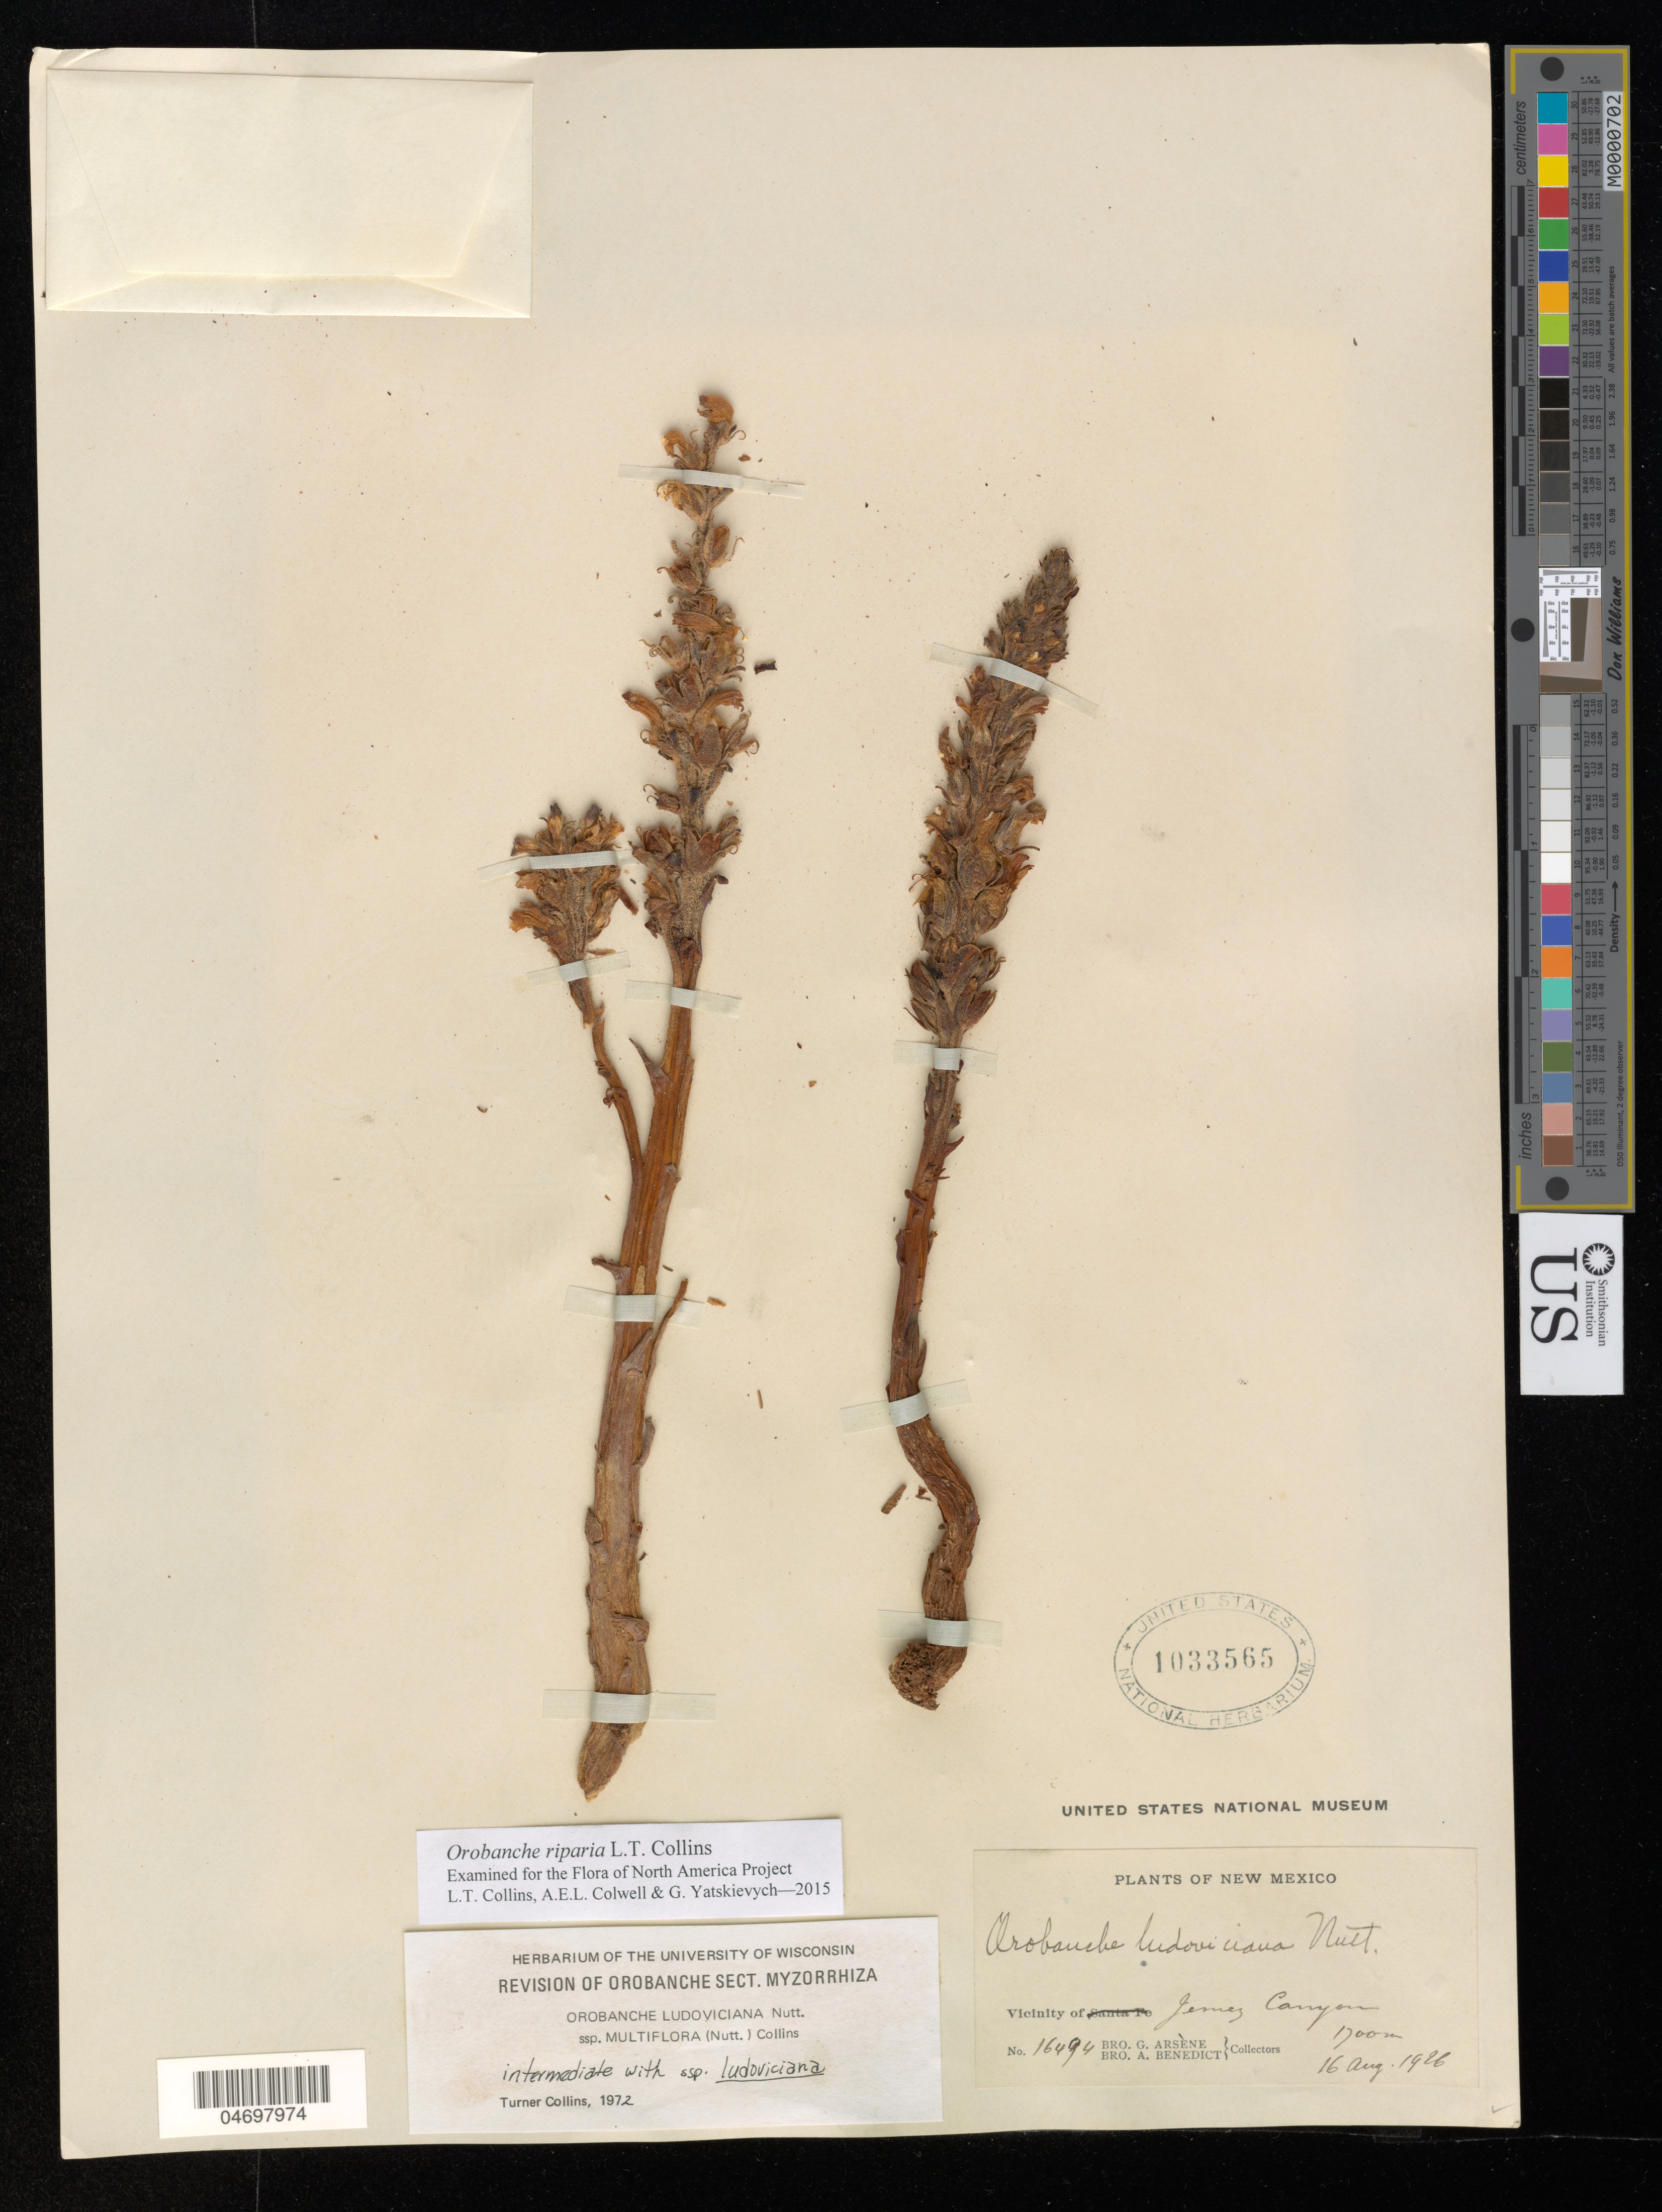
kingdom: Plantae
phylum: Tracheophyta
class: Magnoliopsida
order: Lamiales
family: Orobanchaceae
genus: Orobanche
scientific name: Orobanche riparia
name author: L.T. Collins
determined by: Collins, L. T.; Colwell, A. E.; Yatskievych, G. A.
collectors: Bro. G. Arsène & Bro. A. Benedict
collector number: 16494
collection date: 1926-08-16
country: United States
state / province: New Mexico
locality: Vicinity of Jemez Canyon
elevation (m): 1700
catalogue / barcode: US 1033565